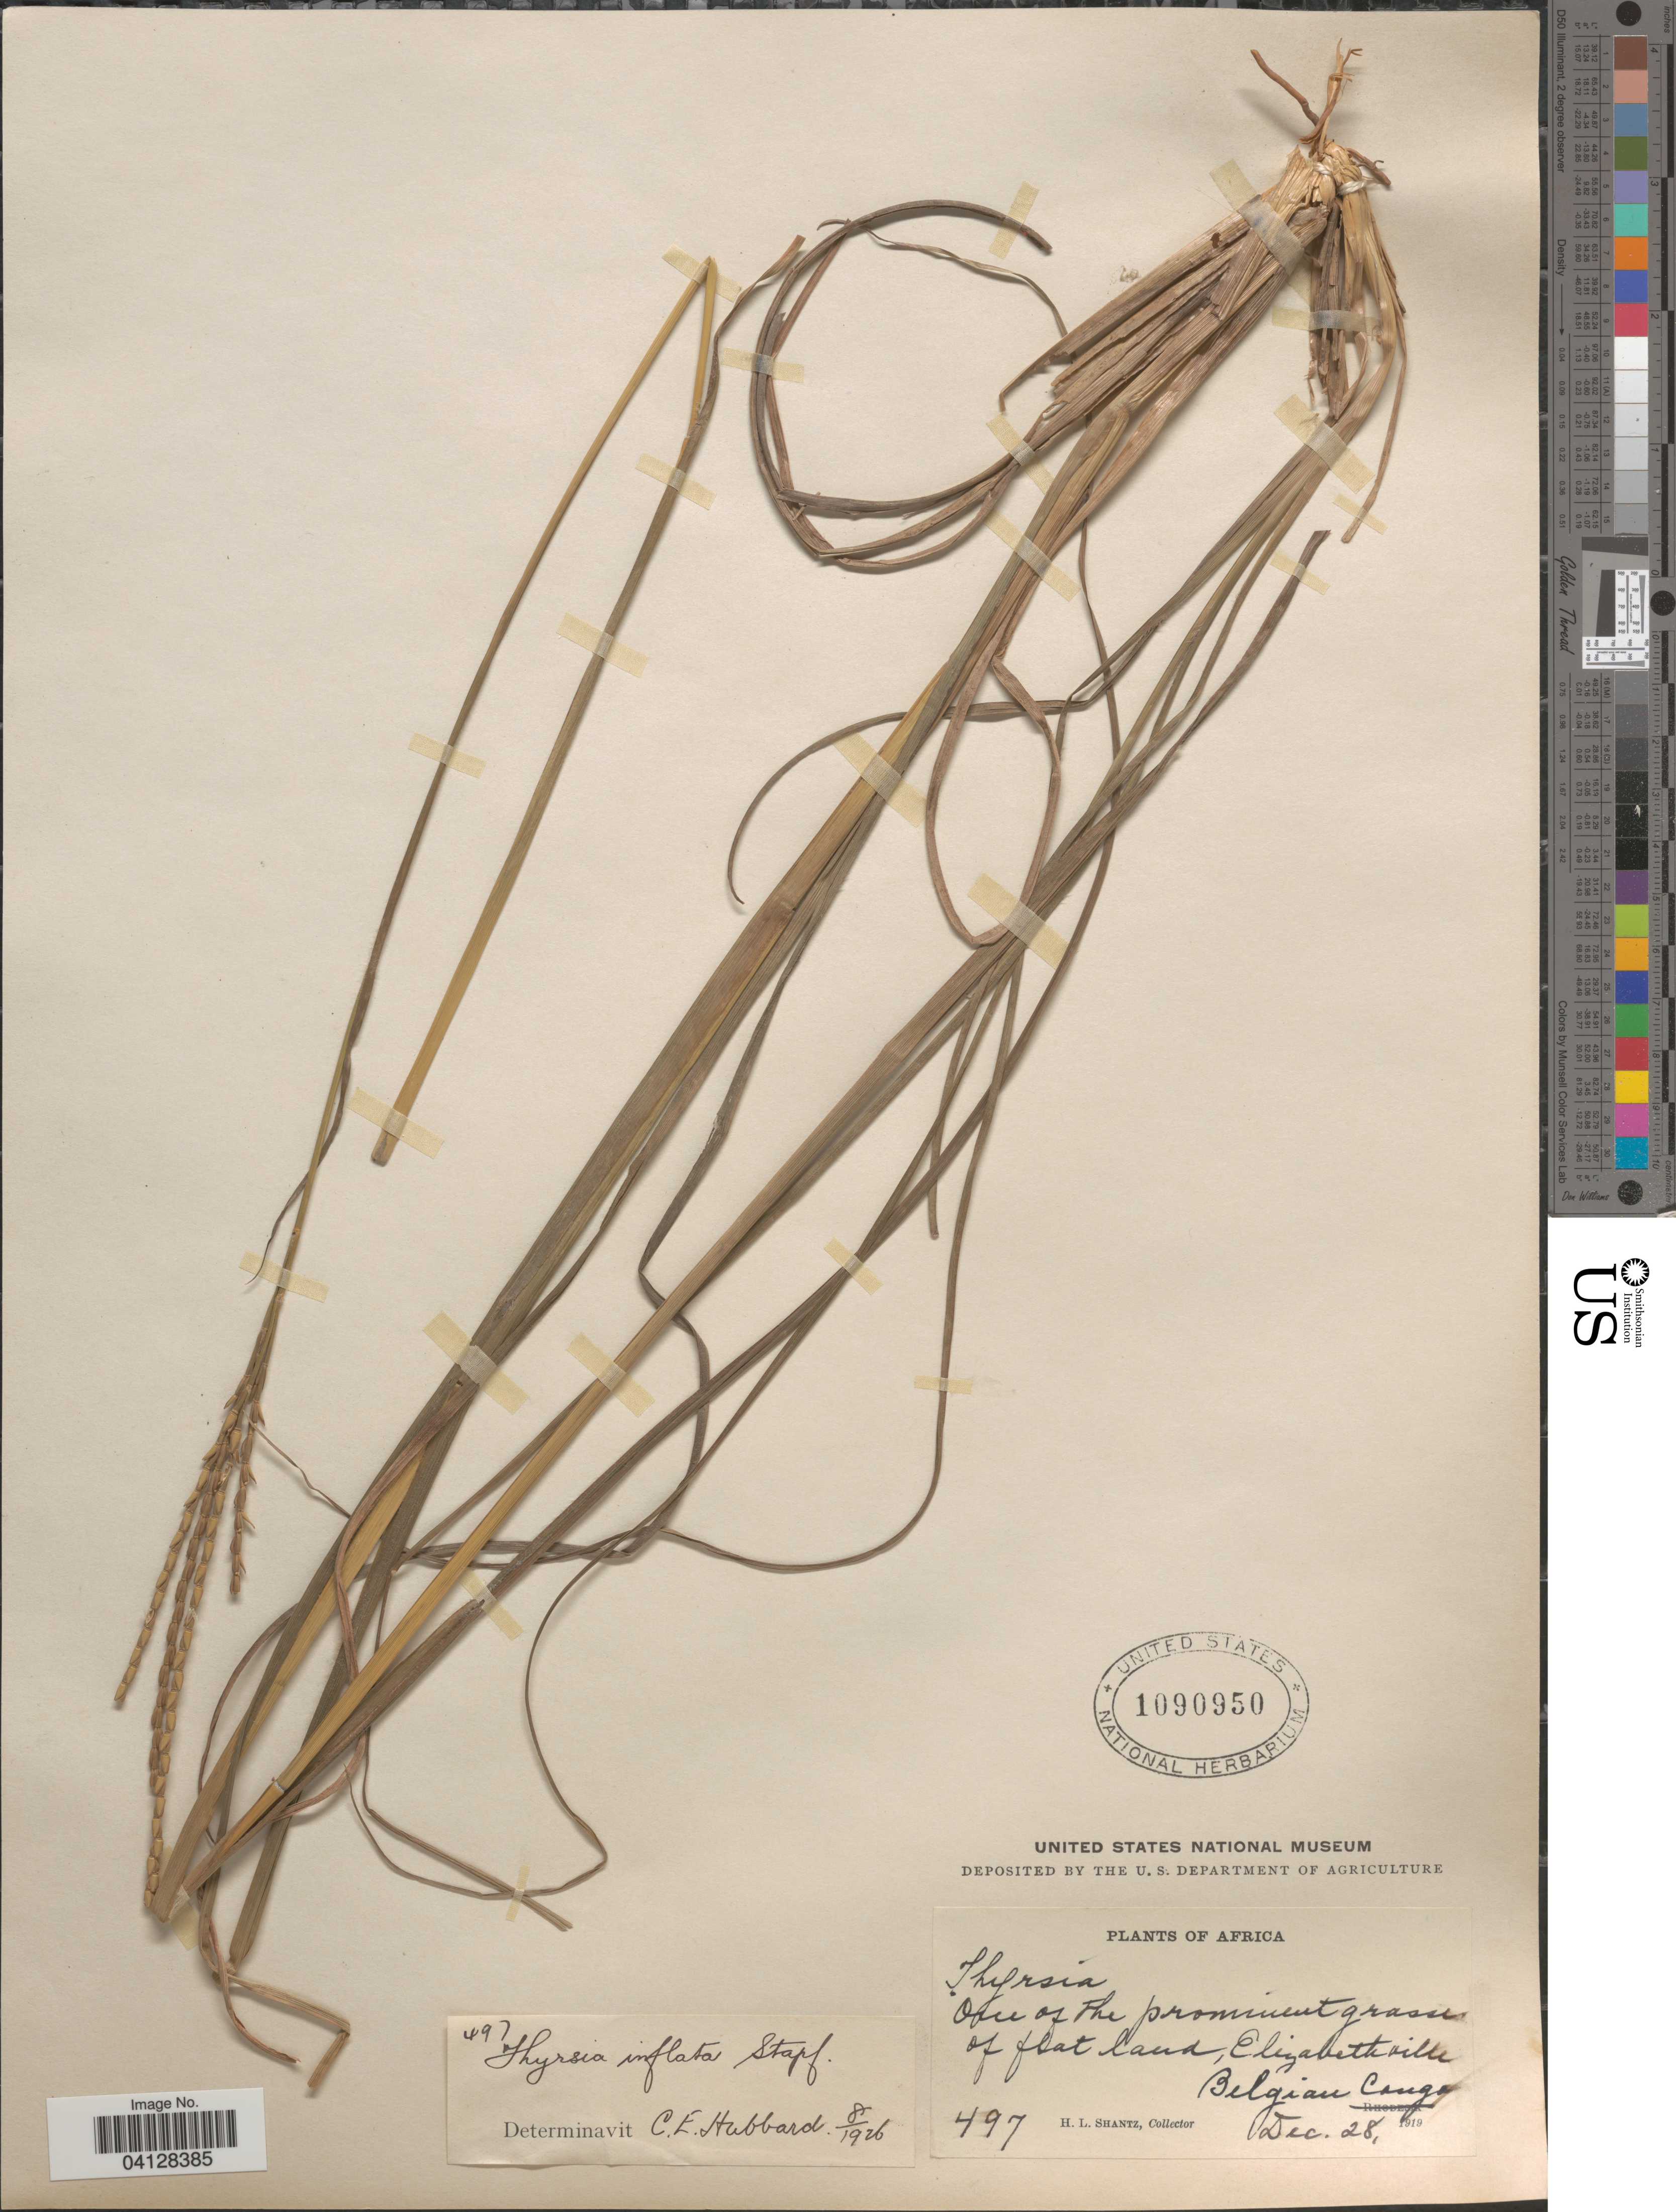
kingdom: Plantae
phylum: Tracheophyta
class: Liliopsida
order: Poales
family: Poaceae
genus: Thyrsia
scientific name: Thyrsia inflata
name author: Stapf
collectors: H. Shantz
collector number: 497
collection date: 1919-12-28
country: Congo, Democratic Republic of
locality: Elizabethville. Belgian Congo.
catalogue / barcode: US 1090950